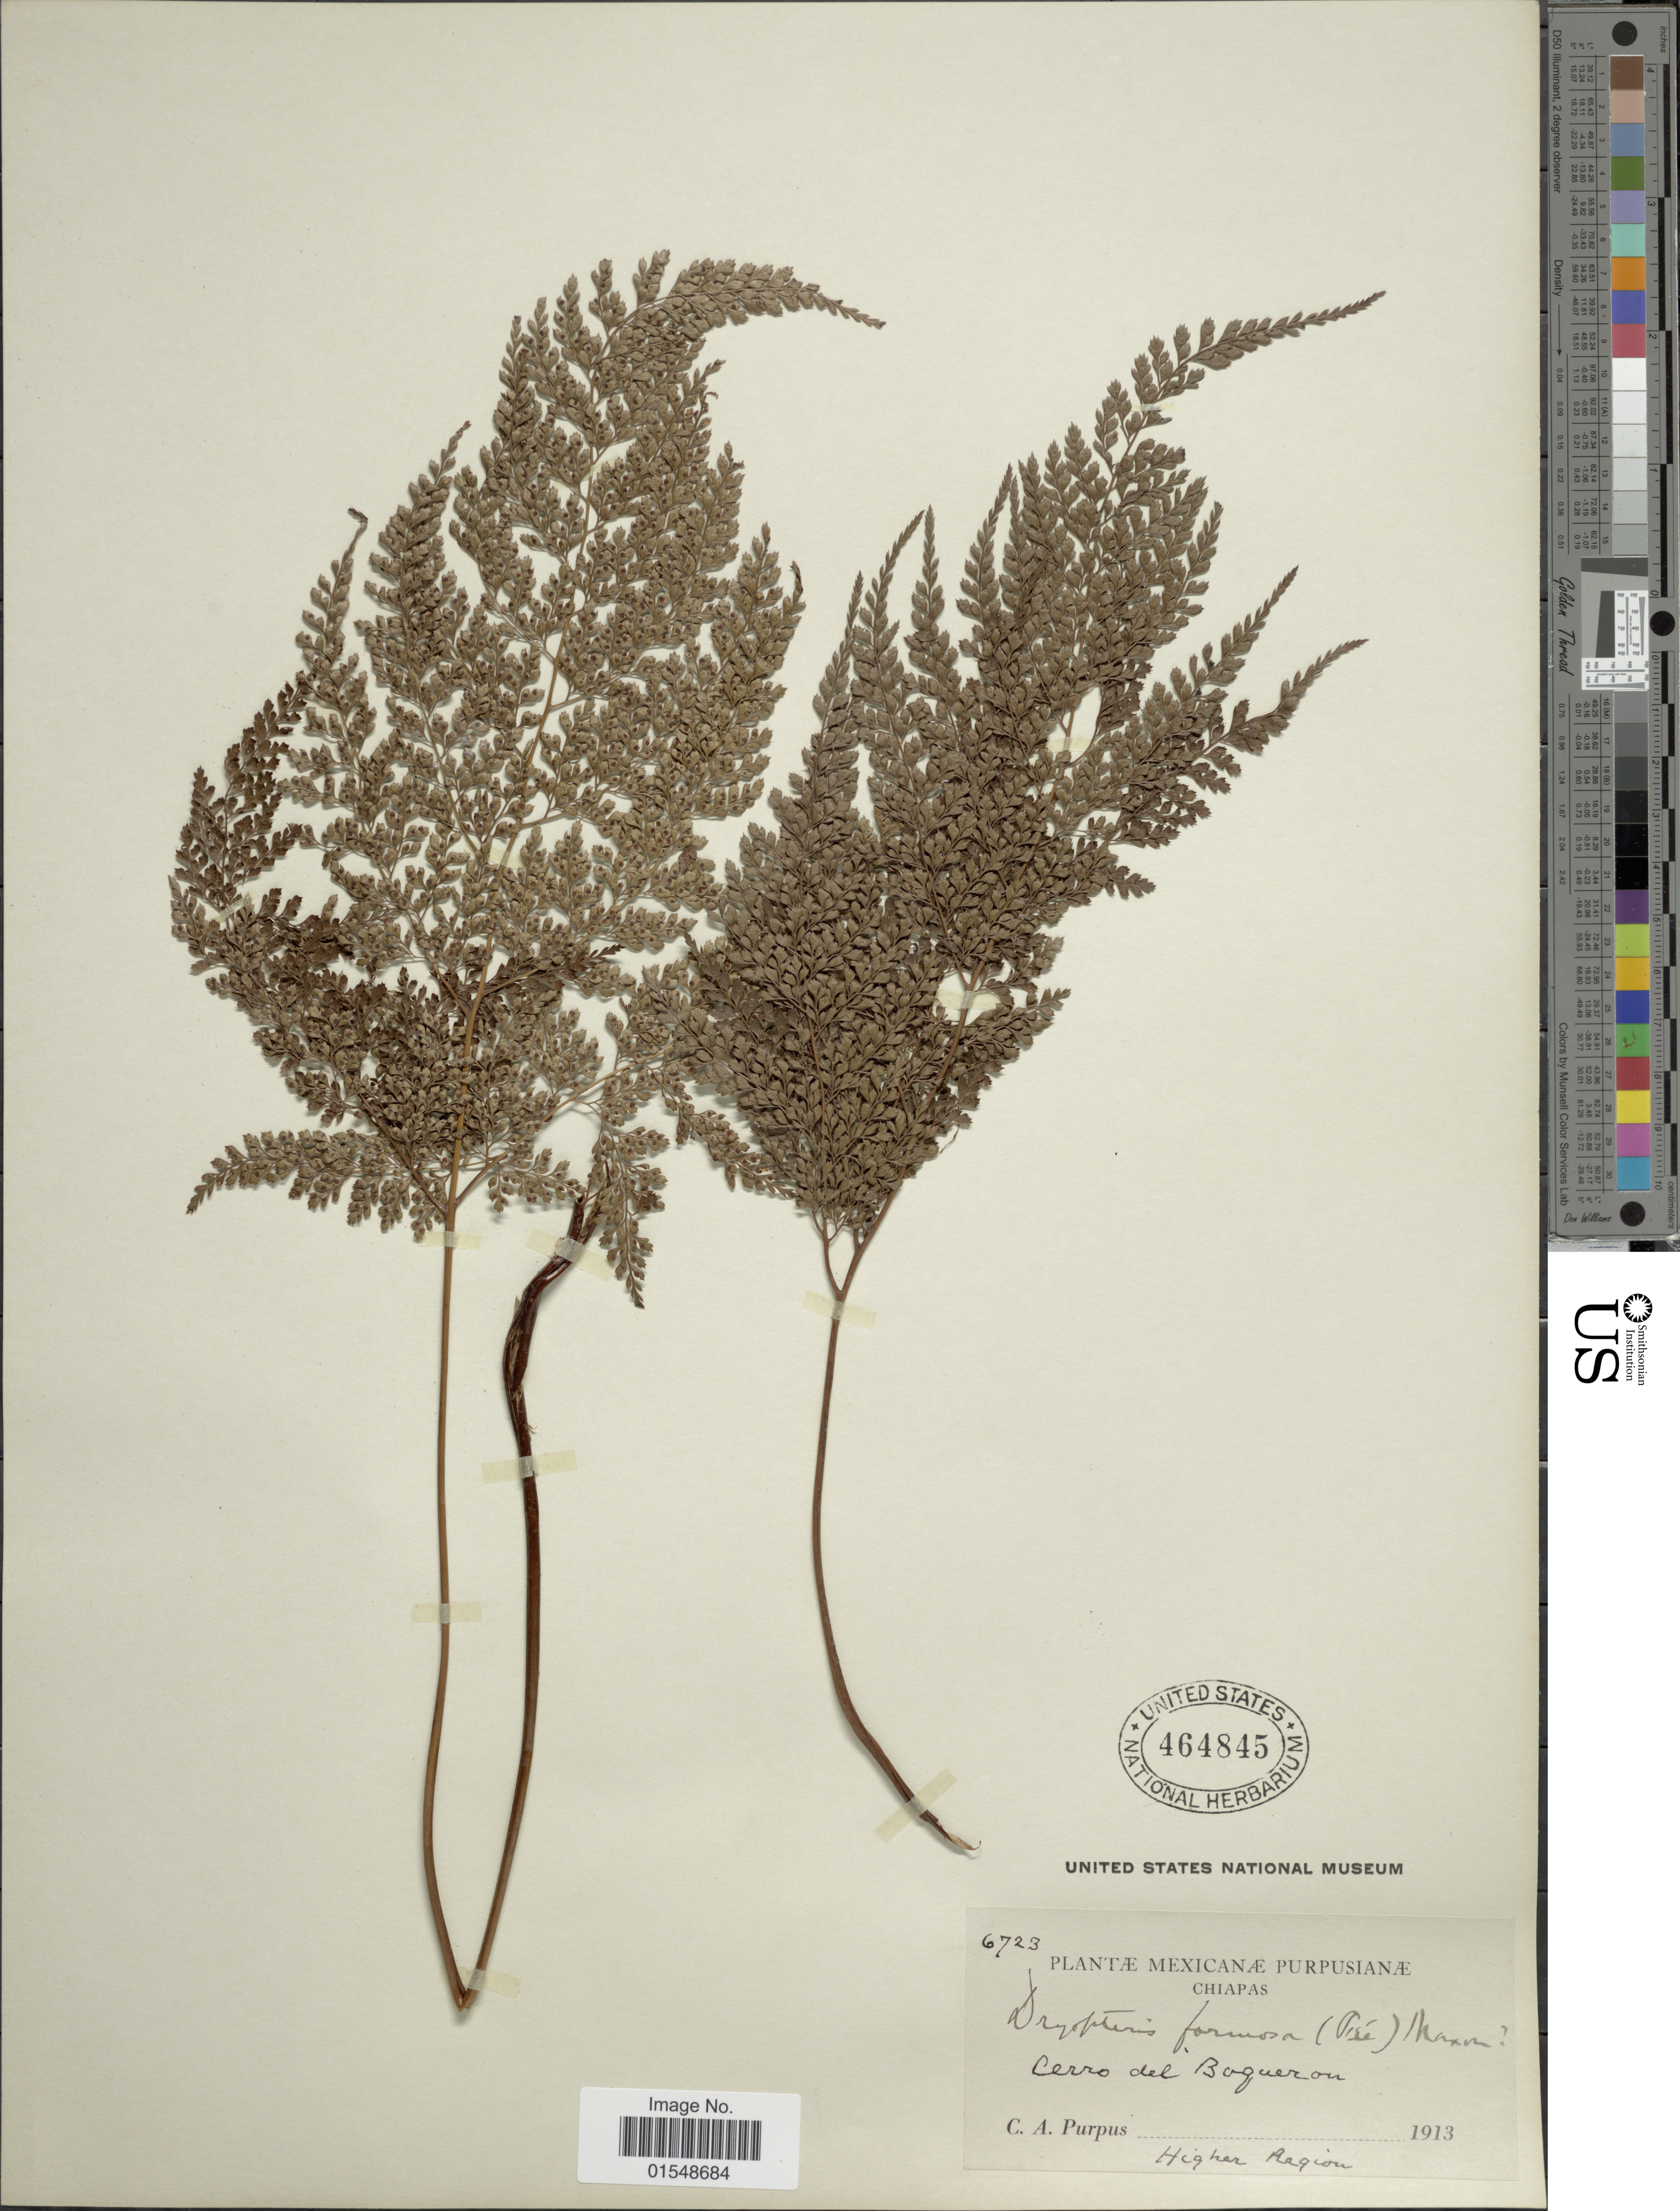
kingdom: Plantae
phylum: Tracheophyta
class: Polypodiopsida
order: Polypodiales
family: Dryopteridaceae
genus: Arachniodes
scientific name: Arachniodes denticulata var. jucunda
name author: (Fée) Lellinger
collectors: C. A. Purpus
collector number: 6723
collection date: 1913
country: Mexico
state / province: Chiapas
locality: Cerro del Boqueron, Higher Region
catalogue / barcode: US 464845